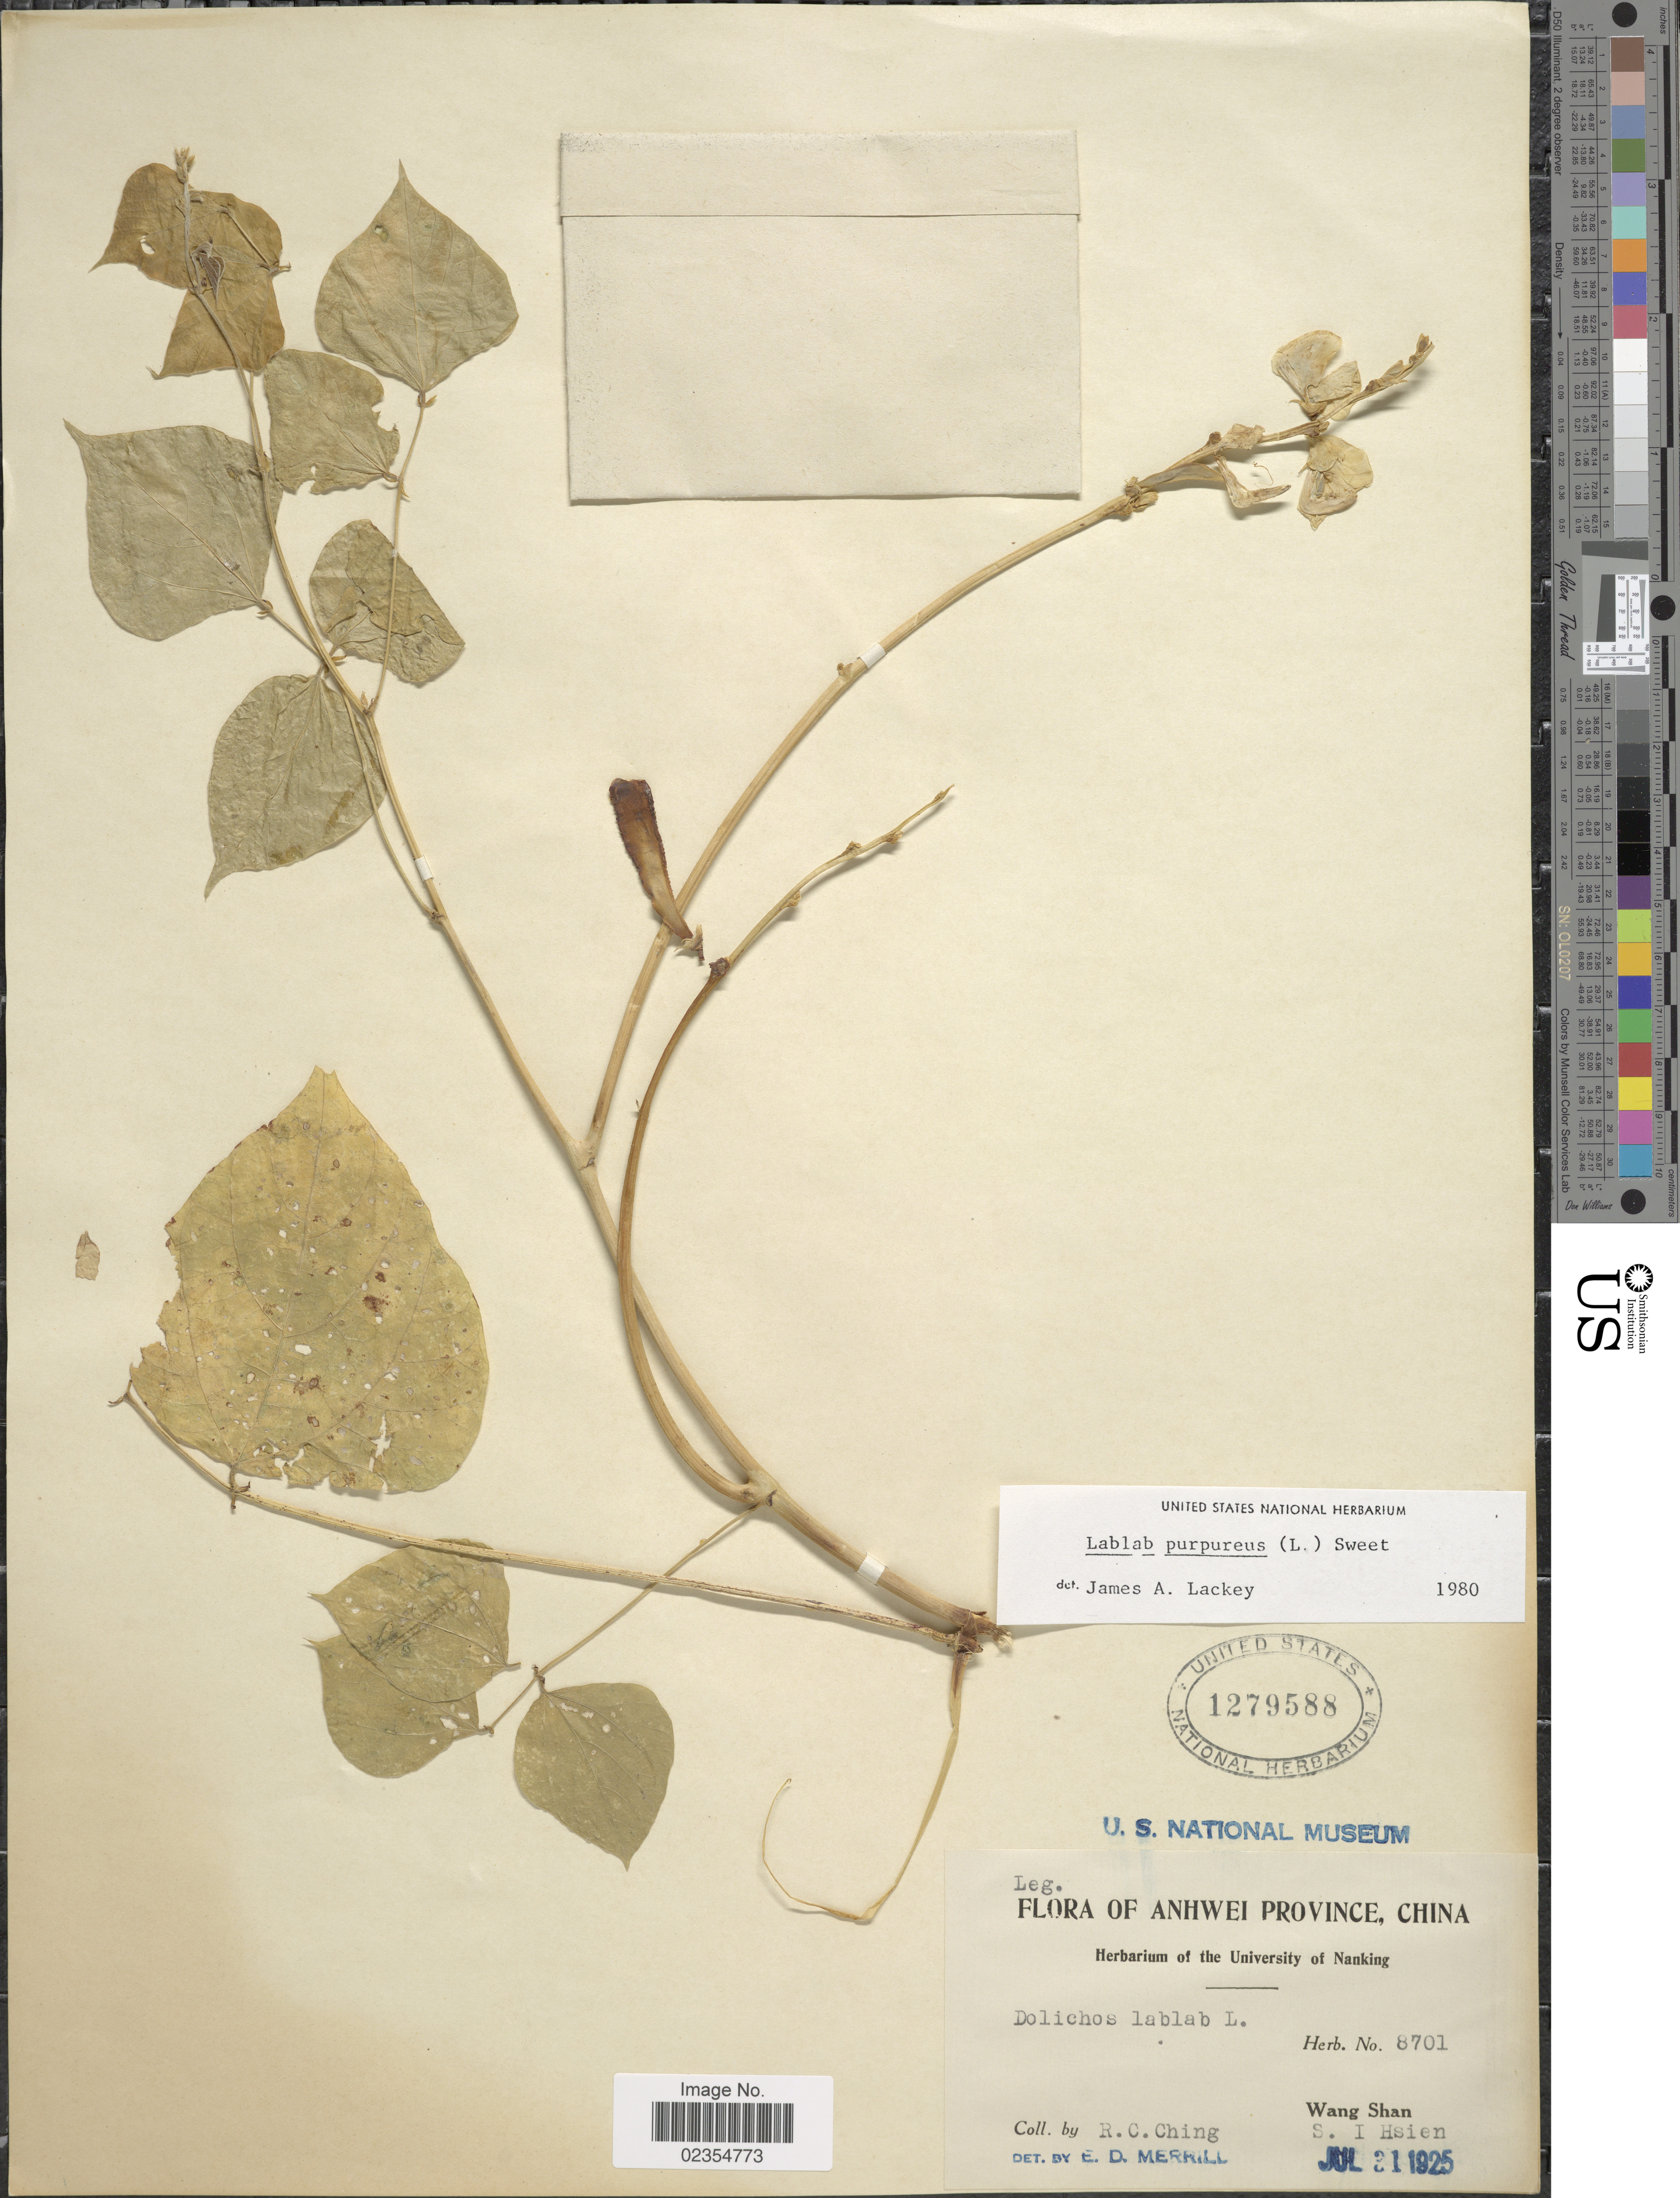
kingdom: Plantae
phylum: Tracheophyta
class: Magnoliopsida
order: Fabales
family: Fabaceae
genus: Lablab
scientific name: Lablab purpureus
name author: (L.) Sweet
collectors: R. C. Ching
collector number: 8701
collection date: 1925-07-21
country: China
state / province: Anhui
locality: Wang Shan, S.I. Hsien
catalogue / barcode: US 1279588